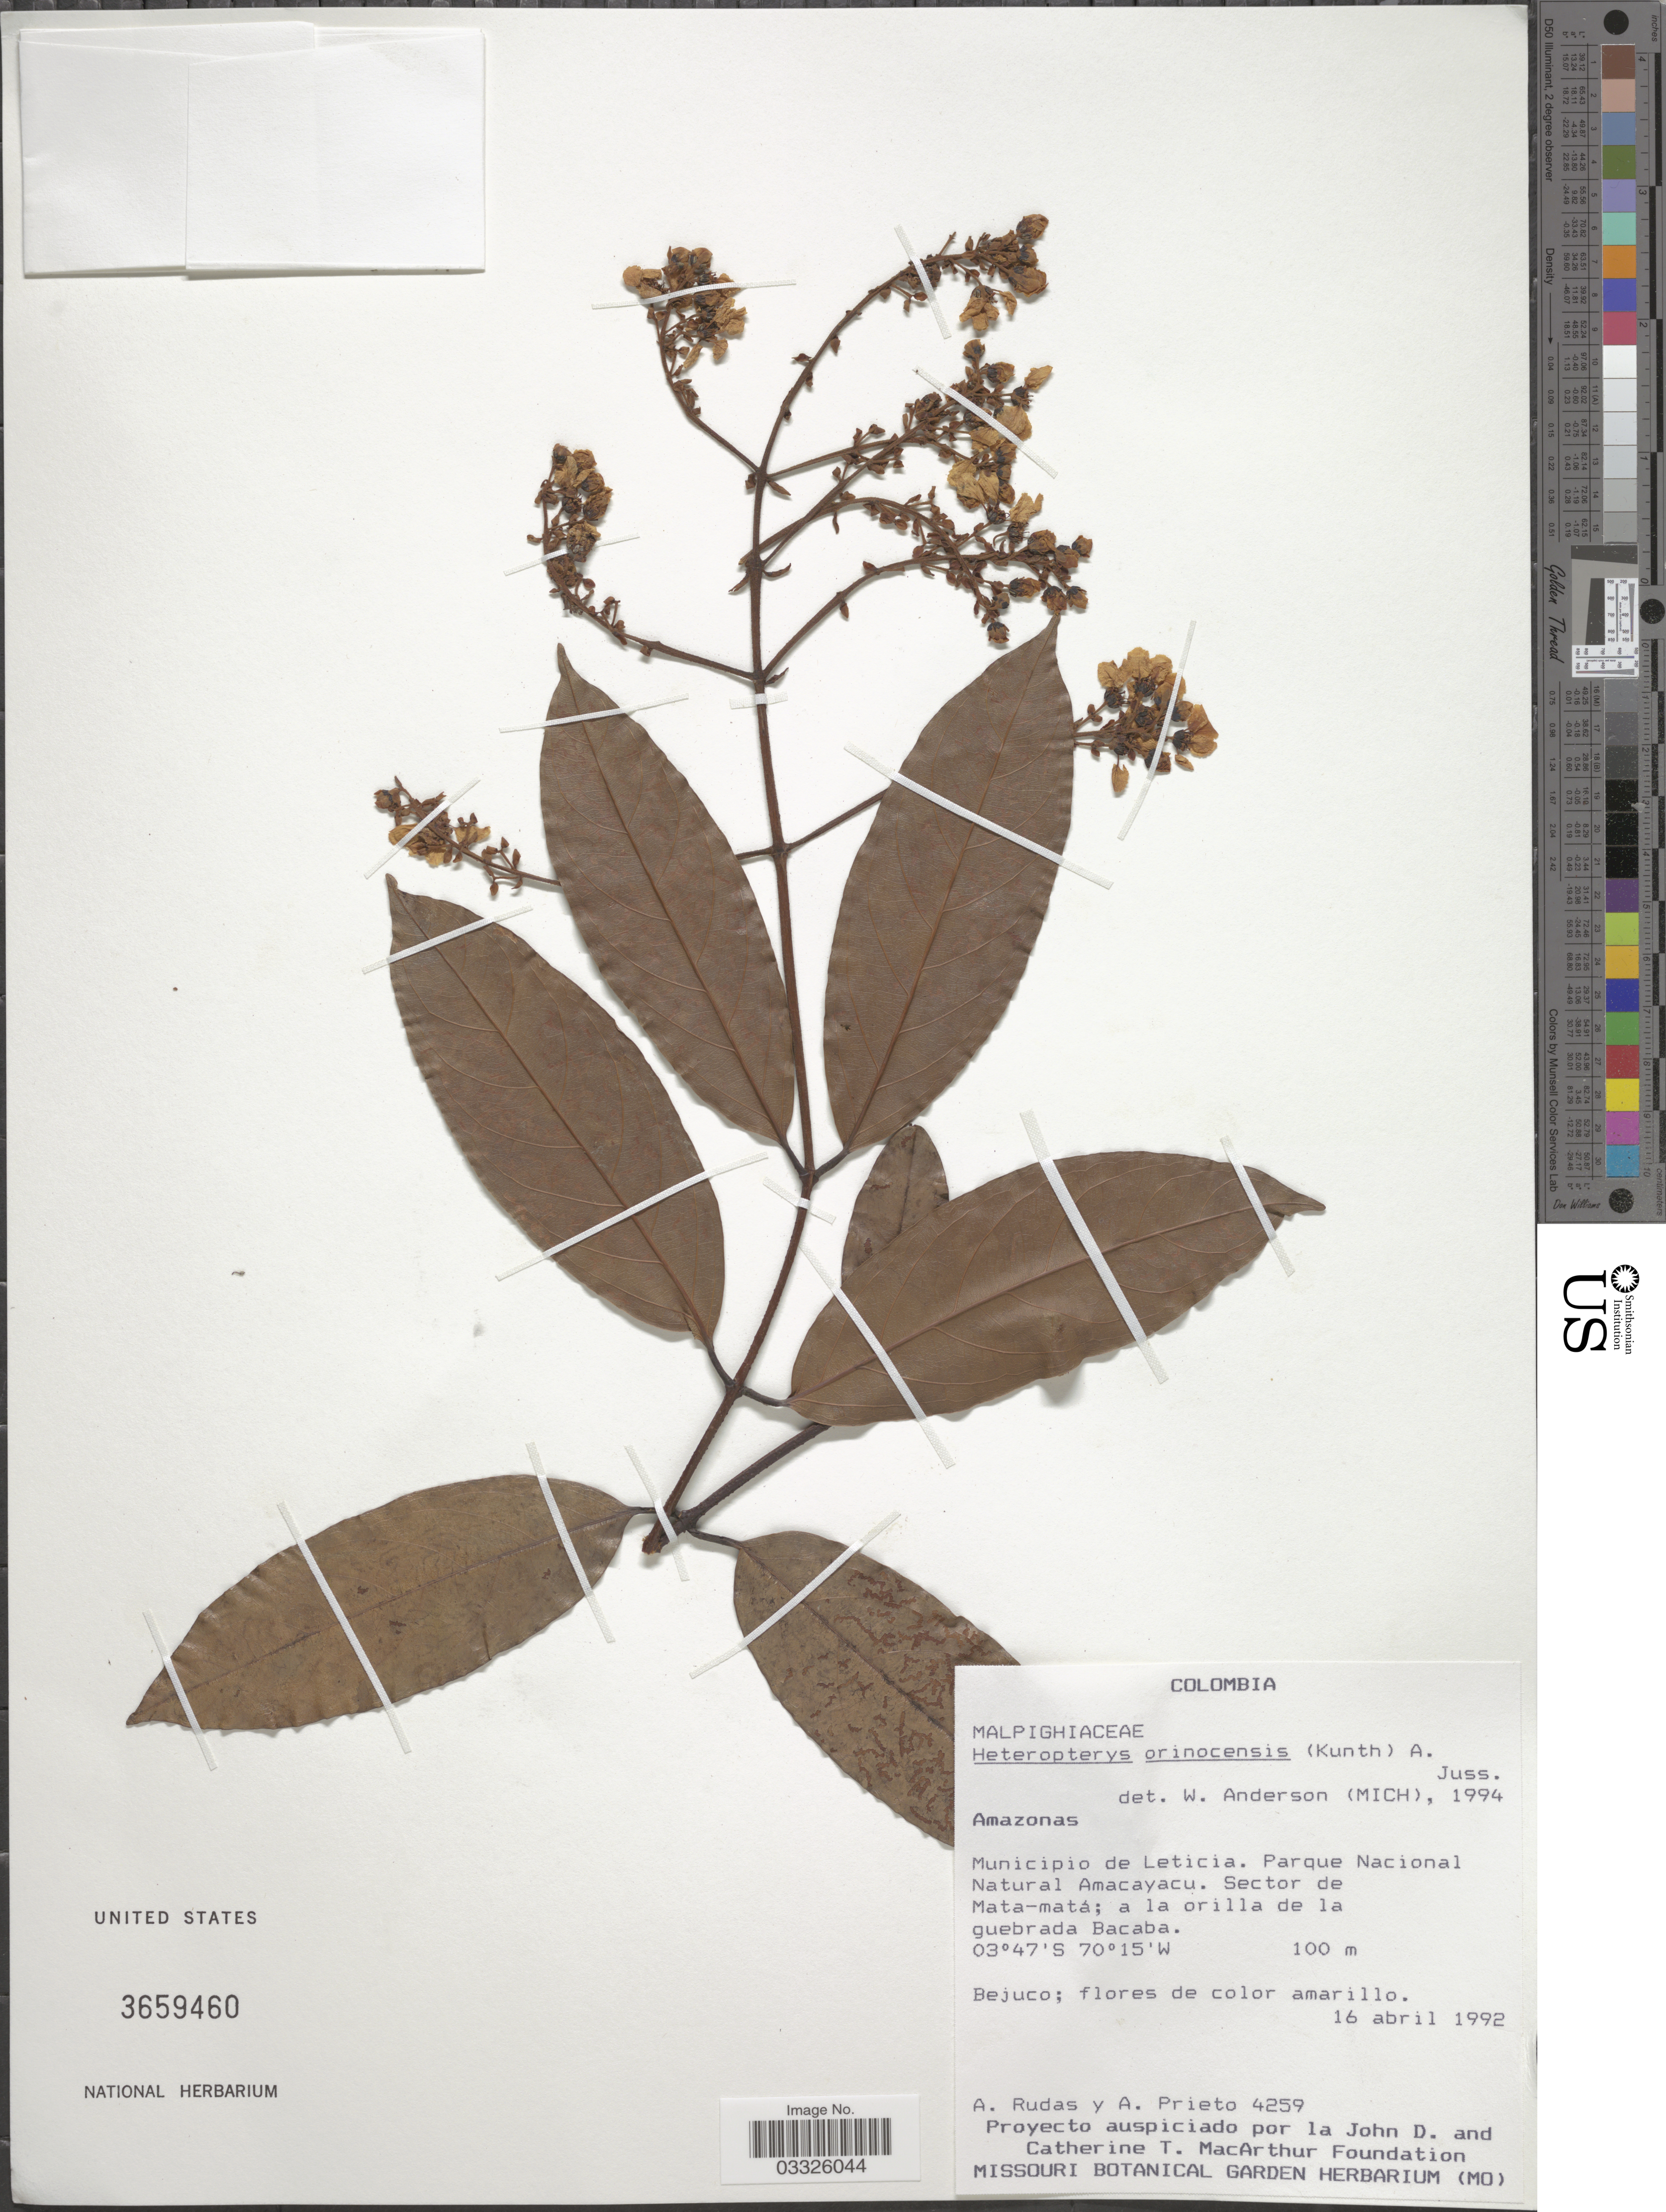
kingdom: Plantae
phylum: Tracheophyta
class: Magnoliopsida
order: Malpighiales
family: Malpighiaceae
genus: Heteropterys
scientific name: Heteropterys orinocensis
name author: (Kunth) A. Juss.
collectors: A. Rudas & A. Prieto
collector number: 4259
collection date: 1992-04-16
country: Colombia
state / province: Amazônas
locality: Municipio de Leticia. Parque Nacional Natural Amacayacu. Sector de Mata-matá: a la orilla de la guebrada Bacaba.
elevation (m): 100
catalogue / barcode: US 3659460